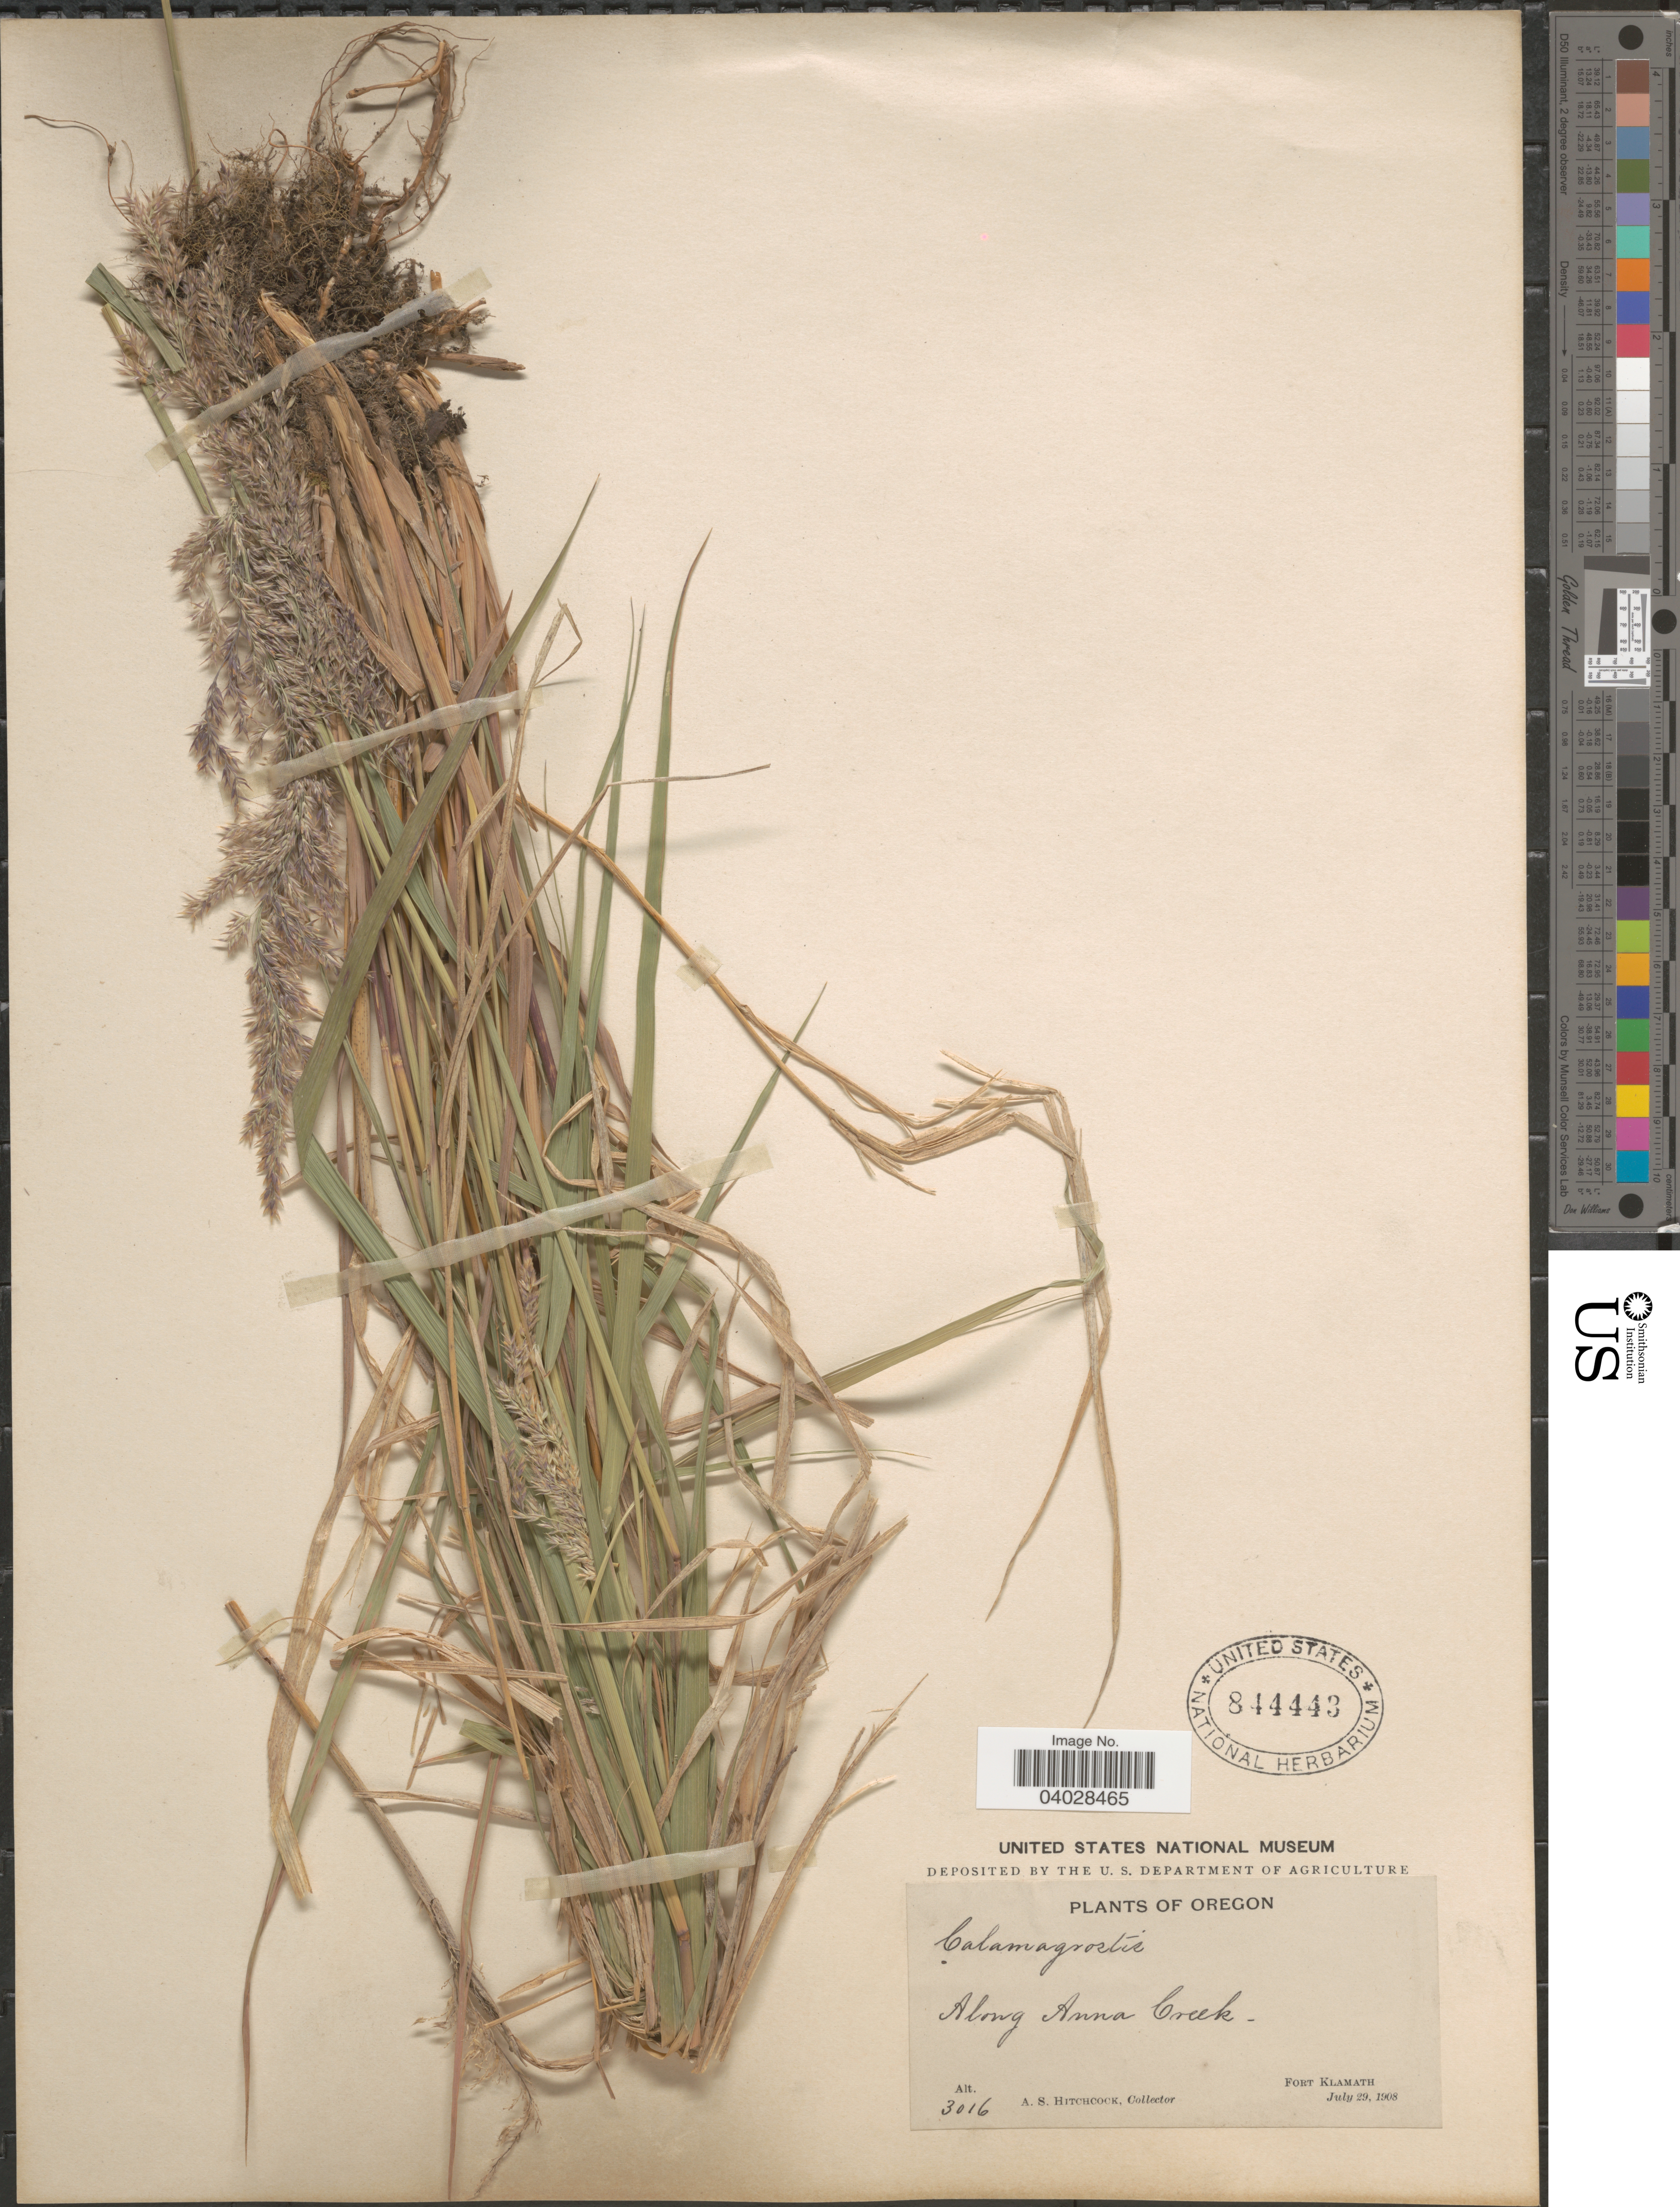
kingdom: Plantae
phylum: Tracheophyta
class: Liliopsida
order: Poales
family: Poaceae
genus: Calamagrostis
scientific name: Calamagrostis canadensis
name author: (Michx.) P. Beauv.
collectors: A. S. Hitchcock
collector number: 3016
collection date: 1908-07-29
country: United States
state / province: Oregon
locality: Along Anna Creek. Fort Klamath.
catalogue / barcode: US 844443